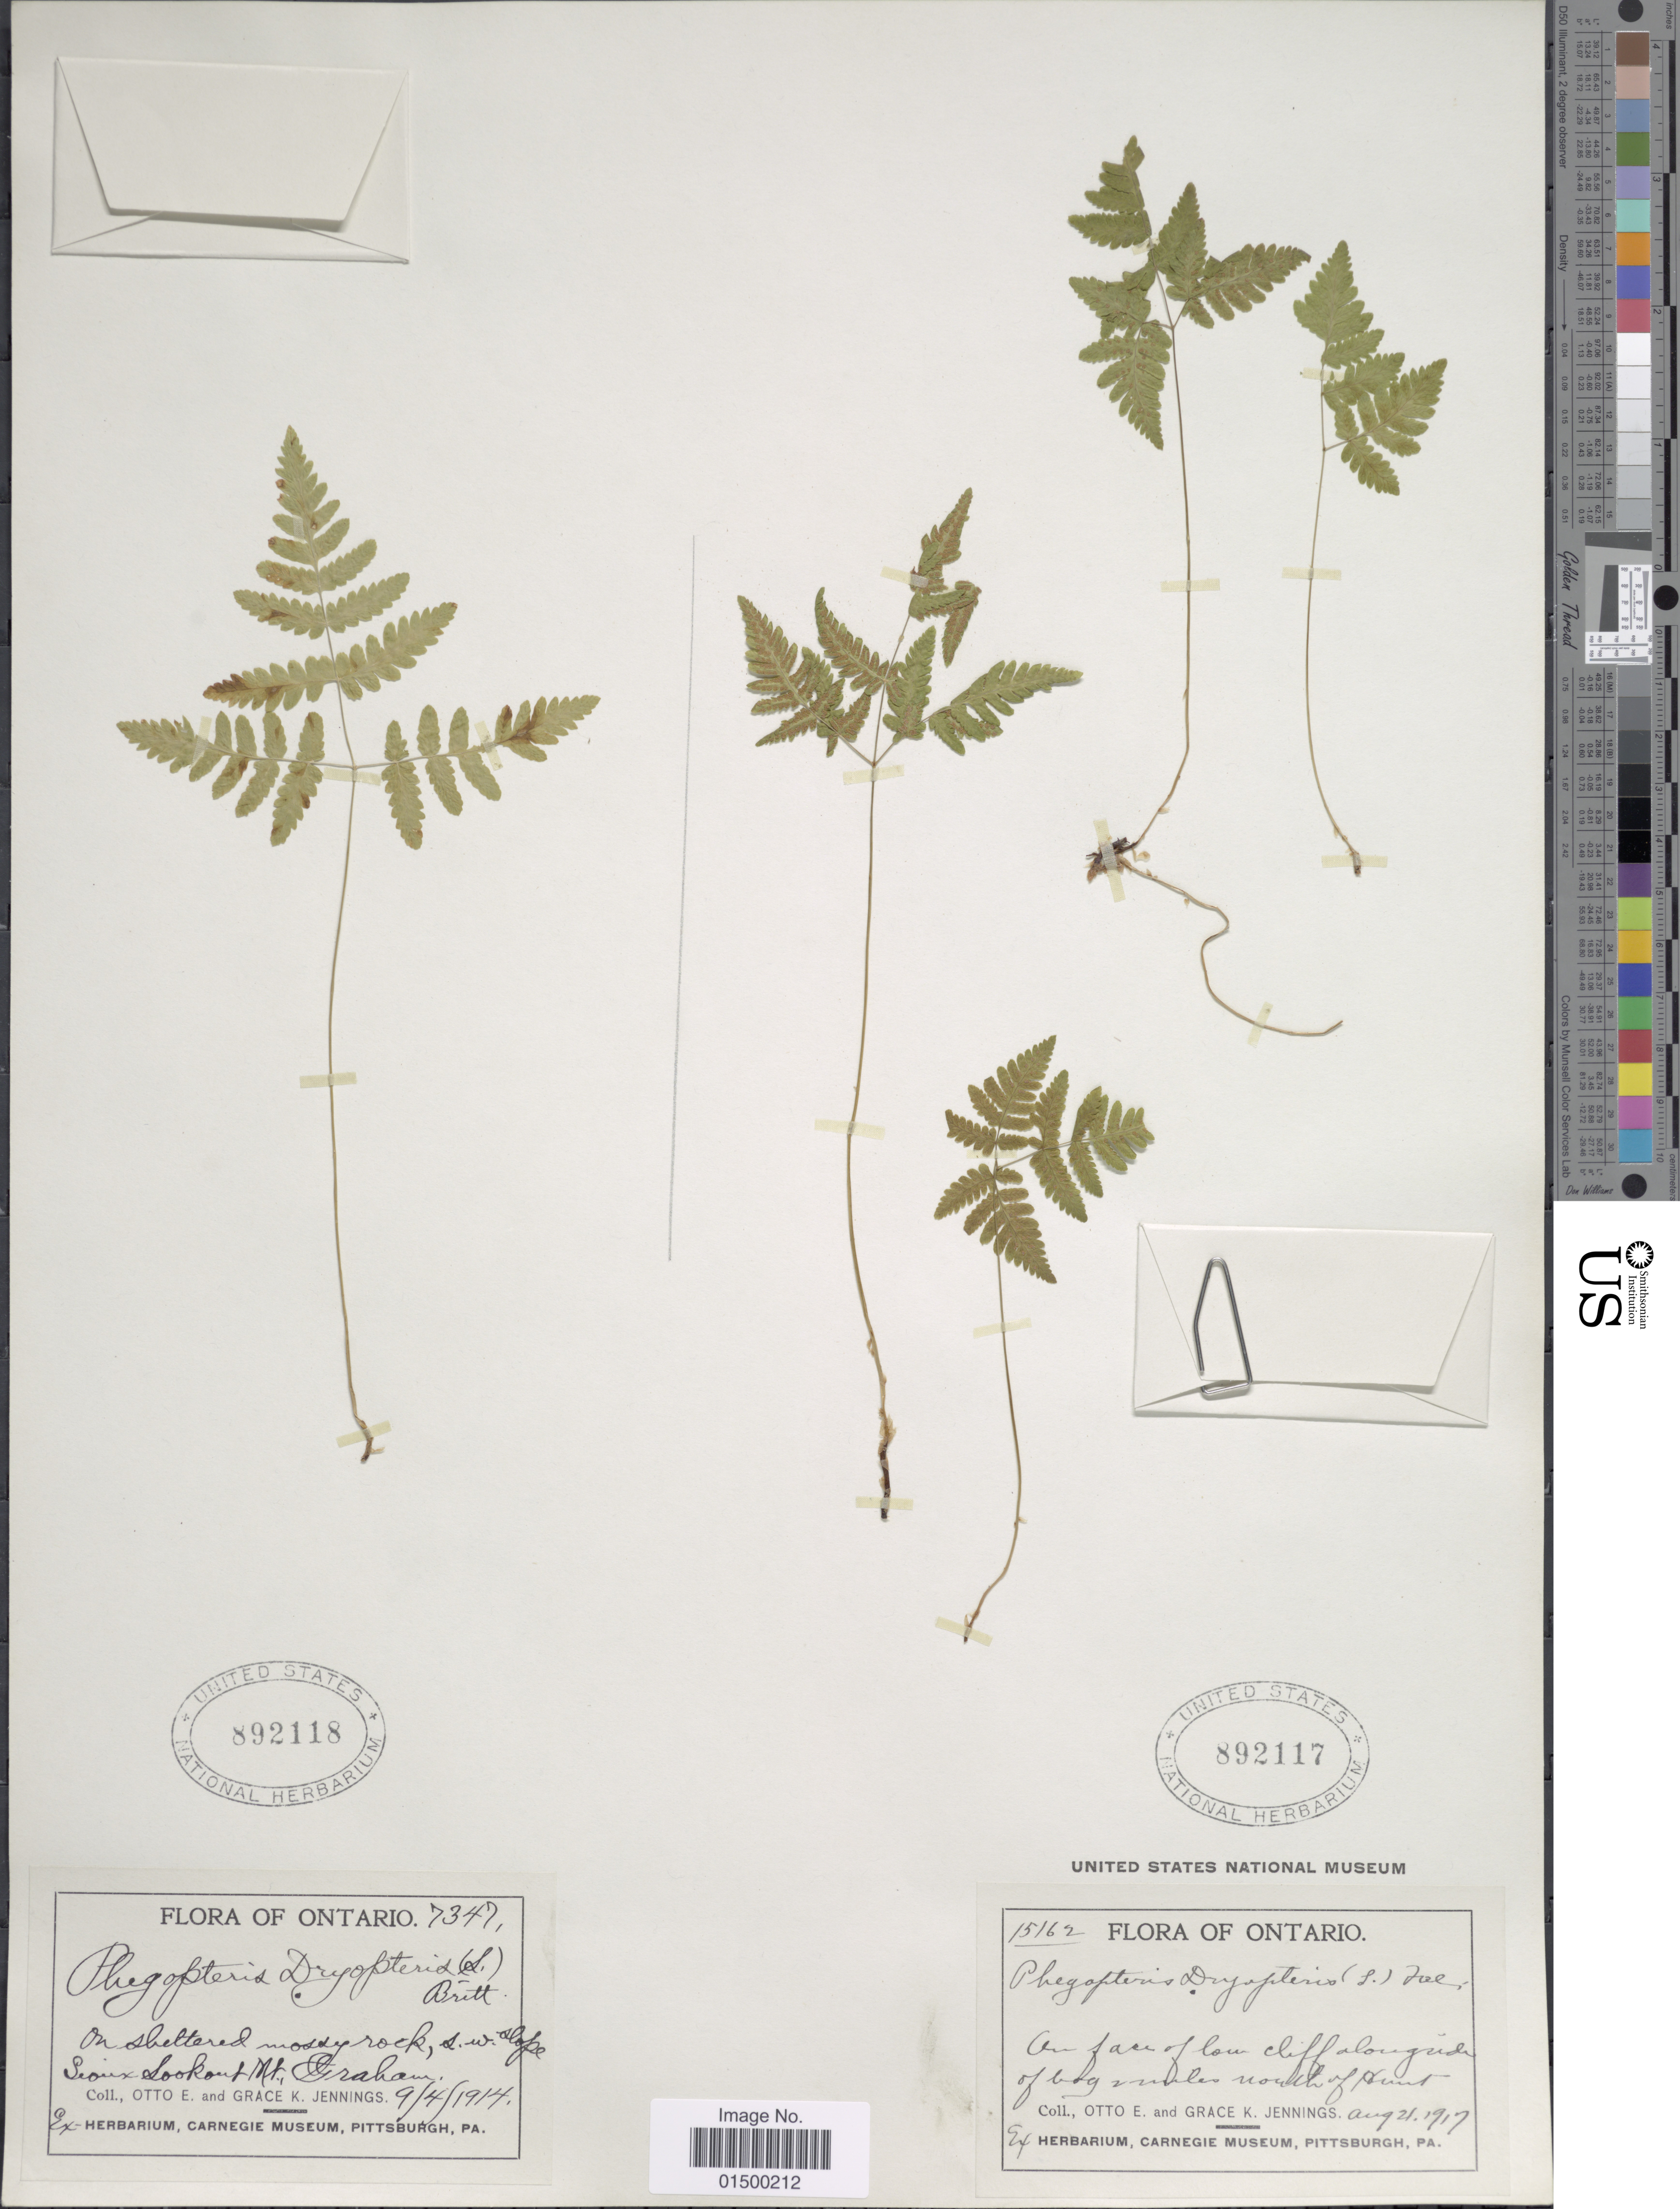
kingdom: Plantae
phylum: Tracheophyta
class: Polypodiopsida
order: Polypodiales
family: Cystopteridaceae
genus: Gymnocarpium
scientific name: Gymnocarpium disjunctum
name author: (Rupr.) Ching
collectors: E. Otto & G. K. Jennings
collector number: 7347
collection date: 1914-09-04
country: Canada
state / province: Ontario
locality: On sheltered mossy rock, s. w. slope Sioux Lookout Mt., Graham.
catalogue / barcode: US 892118-2